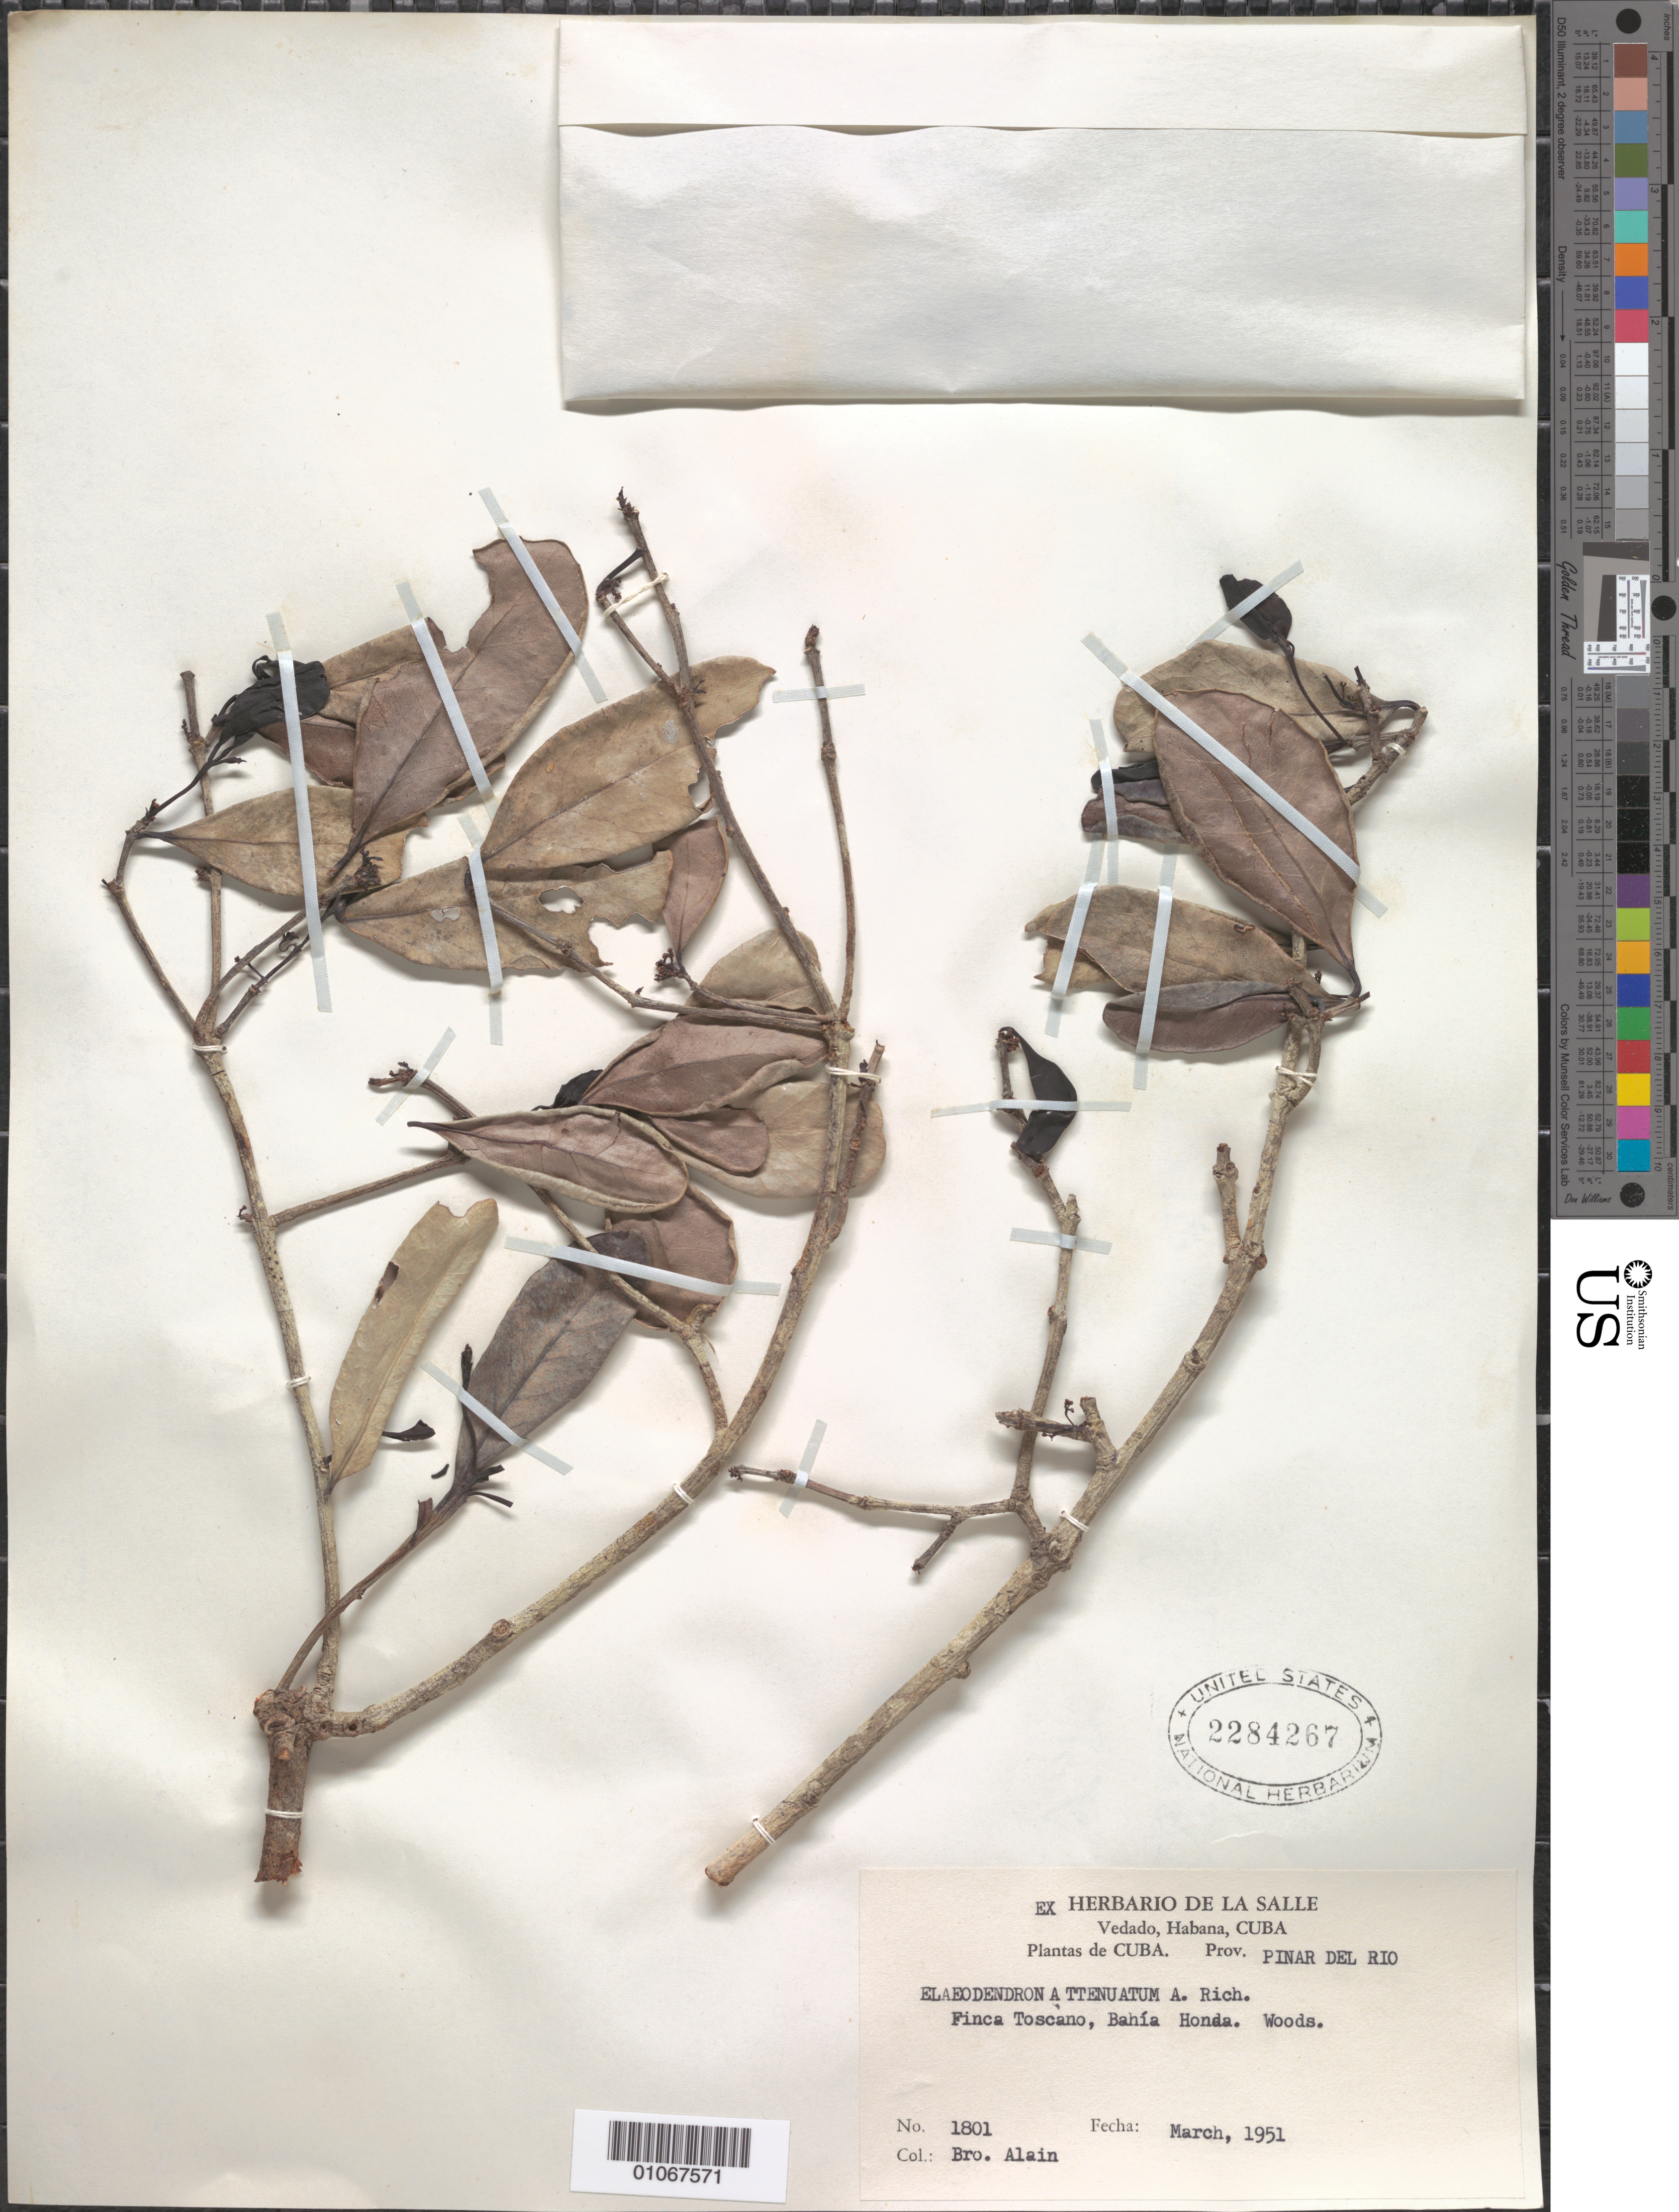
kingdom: Plantae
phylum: Tracheophyta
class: Magnoliopsida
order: Celastrales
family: Celastraceae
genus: Elaeodendron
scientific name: Elaeodendron attenuatum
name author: A. Rich.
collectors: A. H. Liogier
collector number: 1801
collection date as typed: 01 Mar 1951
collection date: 1951-03-01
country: Cuba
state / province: Pinar del Rio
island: Cuba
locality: Finca Toscano, Bahia Honda, woods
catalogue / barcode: US 2284267